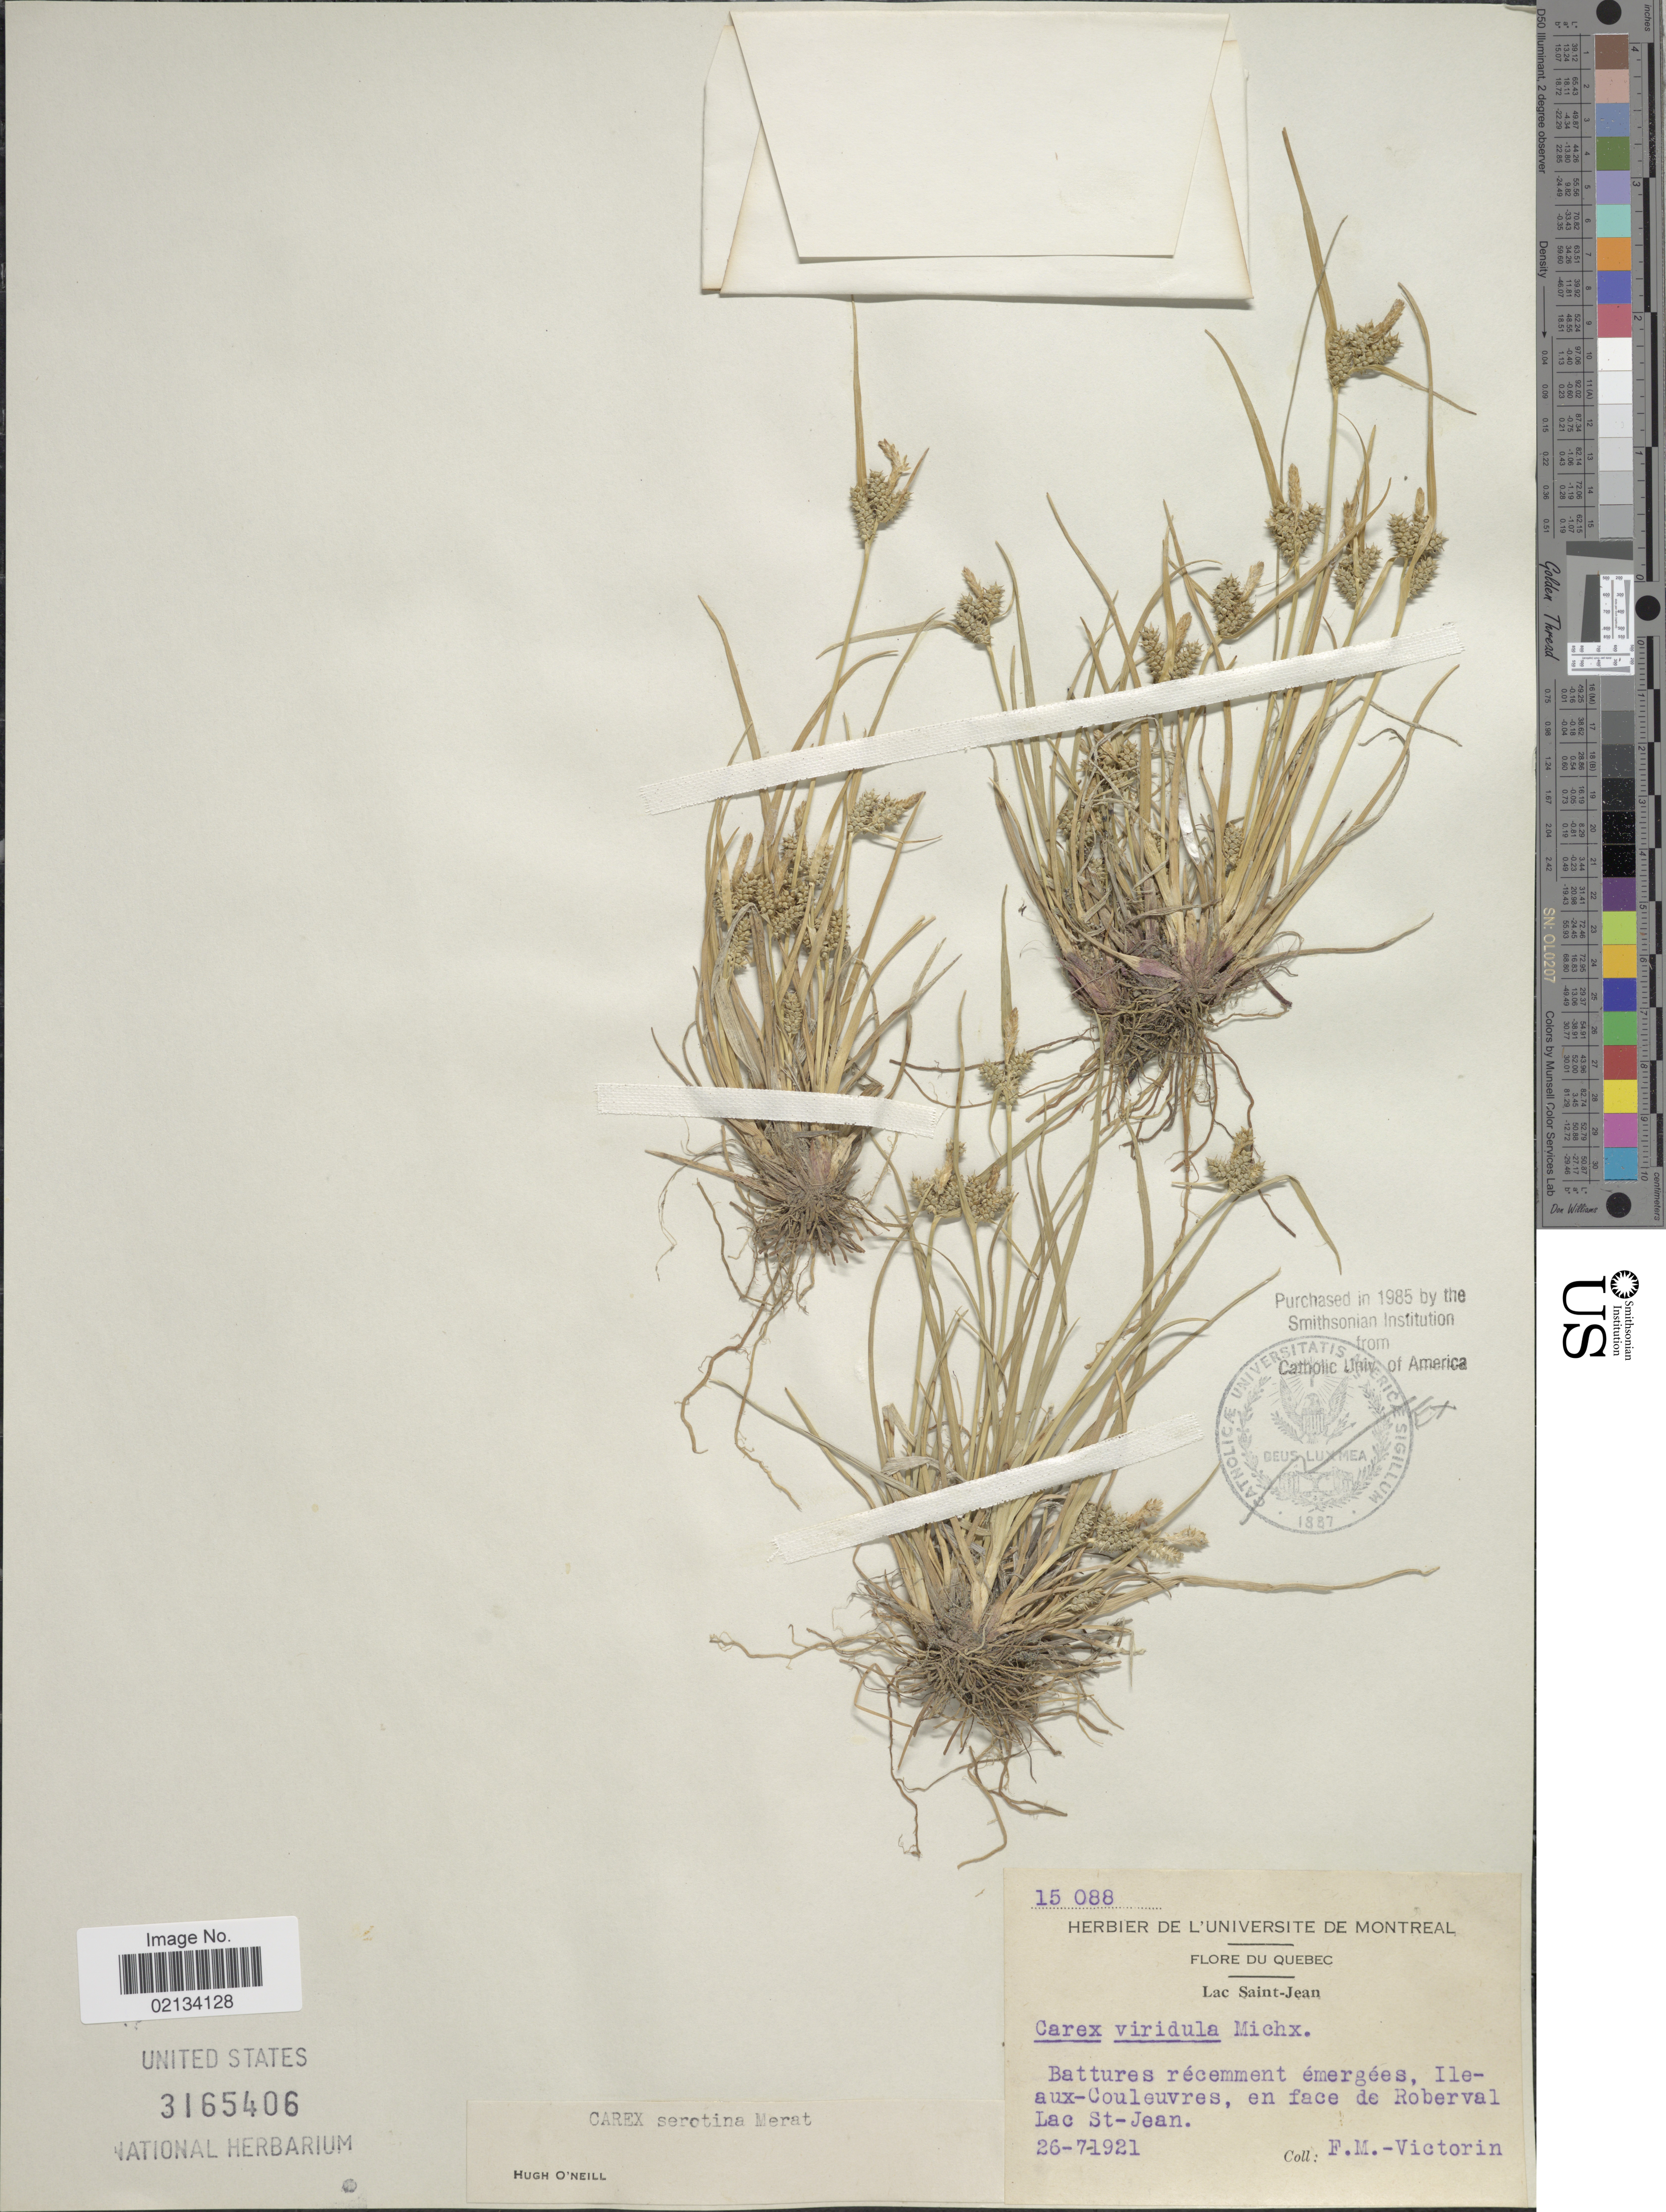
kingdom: Plantae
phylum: Tracheophyta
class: Liliopsida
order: Poales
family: Cyperaceae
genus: Carex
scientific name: Carex oederi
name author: Retz.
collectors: F. Victorin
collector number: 15088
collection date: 1921-07-26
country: Canada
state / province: Quebec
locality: Lac Saint-Jean, battures recemment emergees, Ile-aux-Couleuvres, en face de Roberval Lac St-Jean.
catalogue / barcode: US 3165406